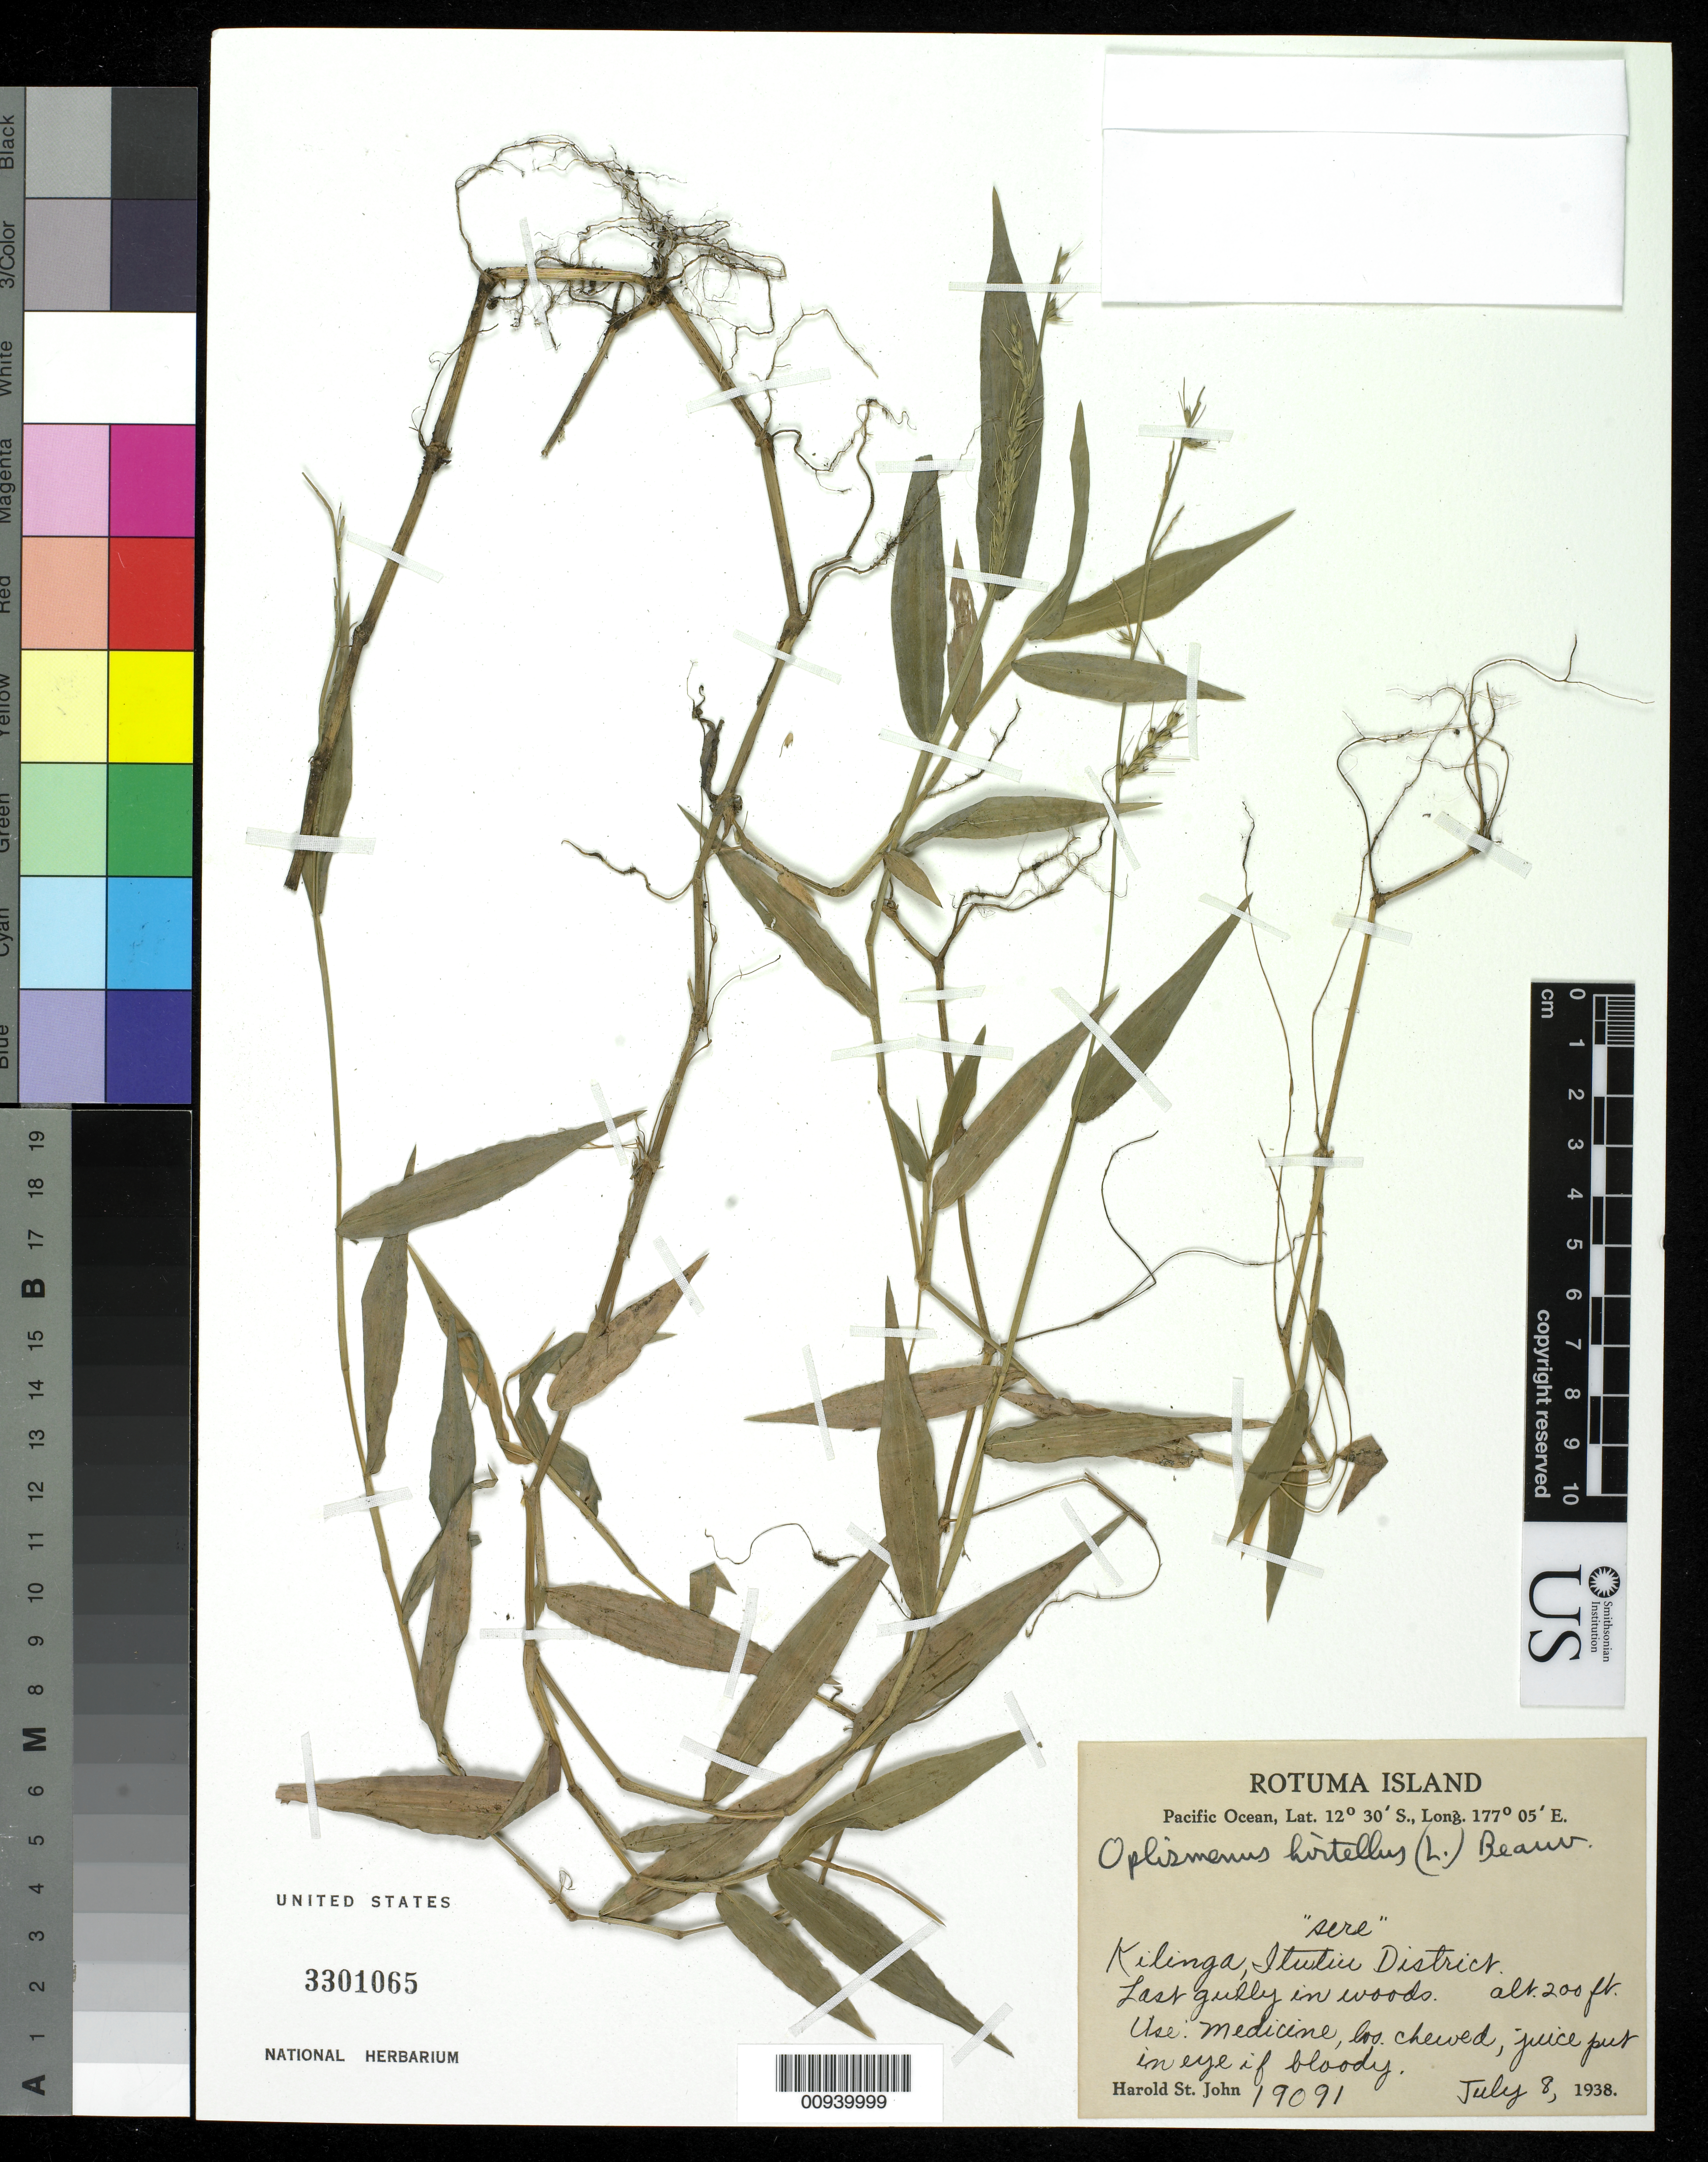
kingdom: Plantae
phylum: Tracheophyta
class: Liliopsida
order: Poales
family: Poaceae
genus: Oplismenus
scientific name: Oplismenus hirtellus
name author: (L.) P. Beauv.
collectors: H. St. John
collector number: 19091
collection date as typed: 08 Jul 1938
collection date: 1938-07-08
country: Fiji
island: Rotuma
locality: Kalinga, Ititiu District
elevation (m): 61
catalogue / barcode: US 3301065